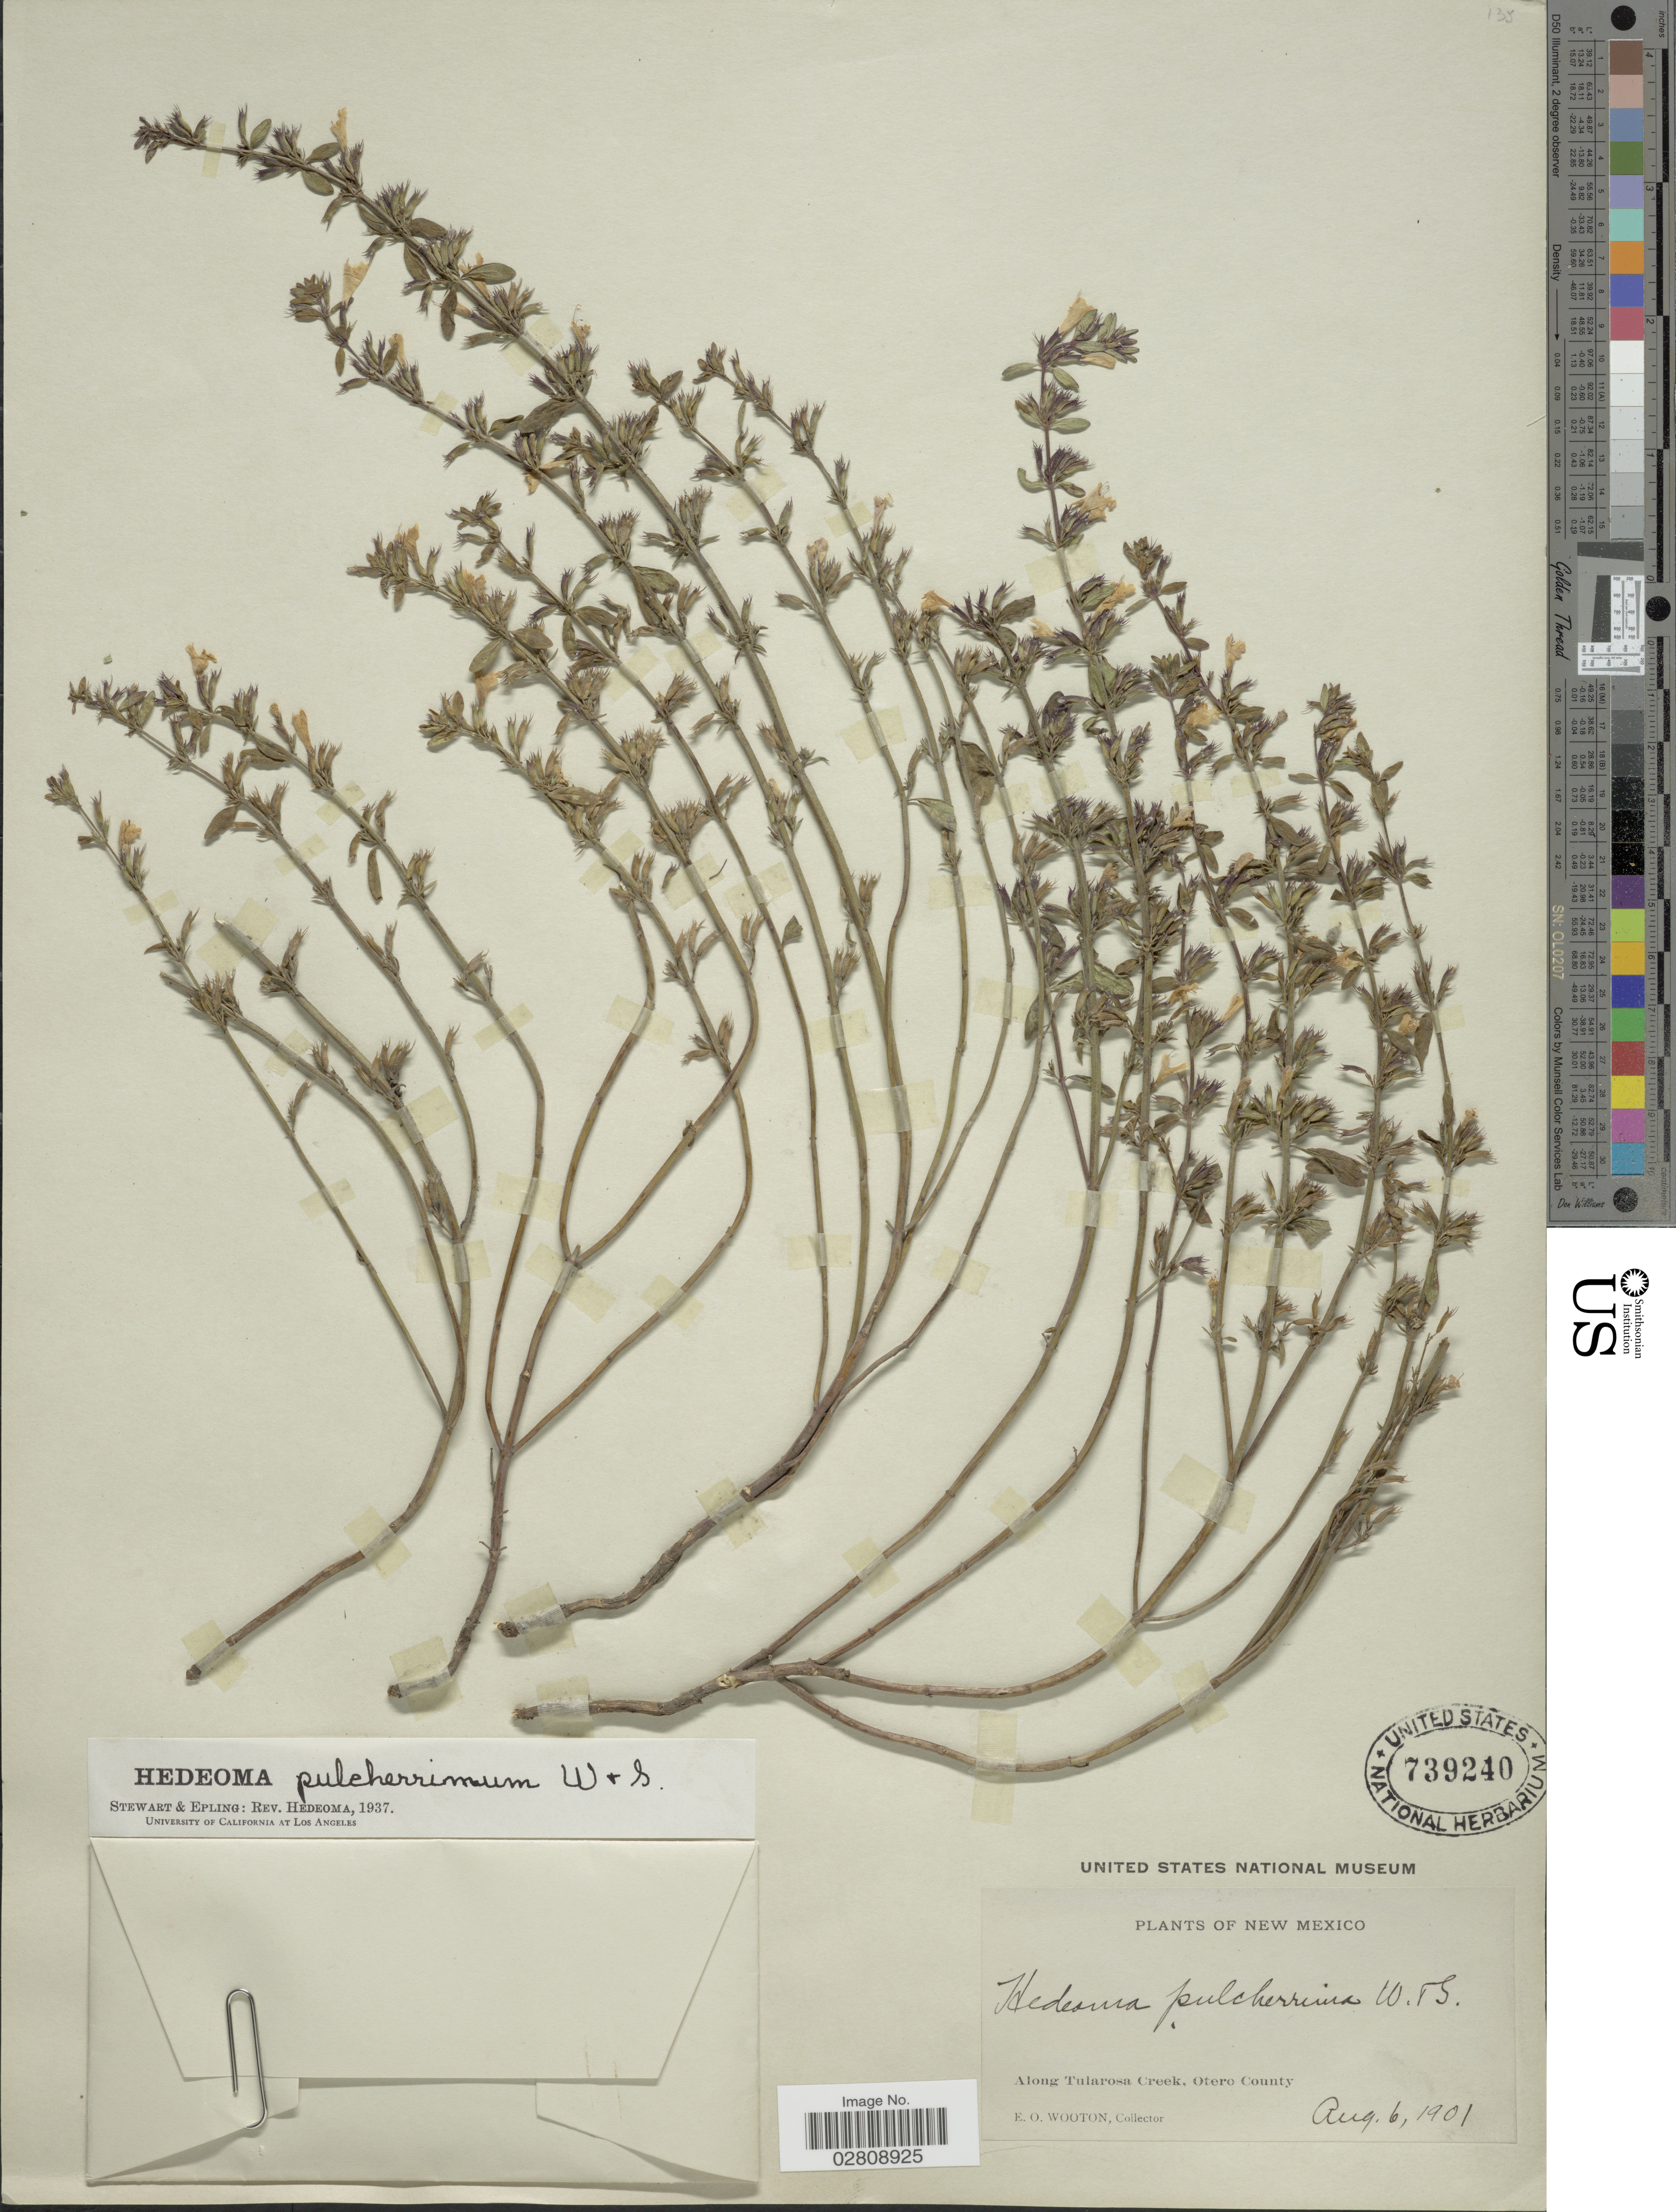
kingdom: Plantae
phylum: Tracheophyta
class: Magnoliopsida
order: Lamiales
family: Lamiaceae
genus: Hedeoma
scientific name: Hedeoma pulcherrima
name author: Wooton & Standl.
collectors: E. O. Wooton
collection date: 1901-08-06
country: United States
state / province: New Mexico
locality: Along Tularosa Creek, Otero County.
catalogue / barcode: US 739240